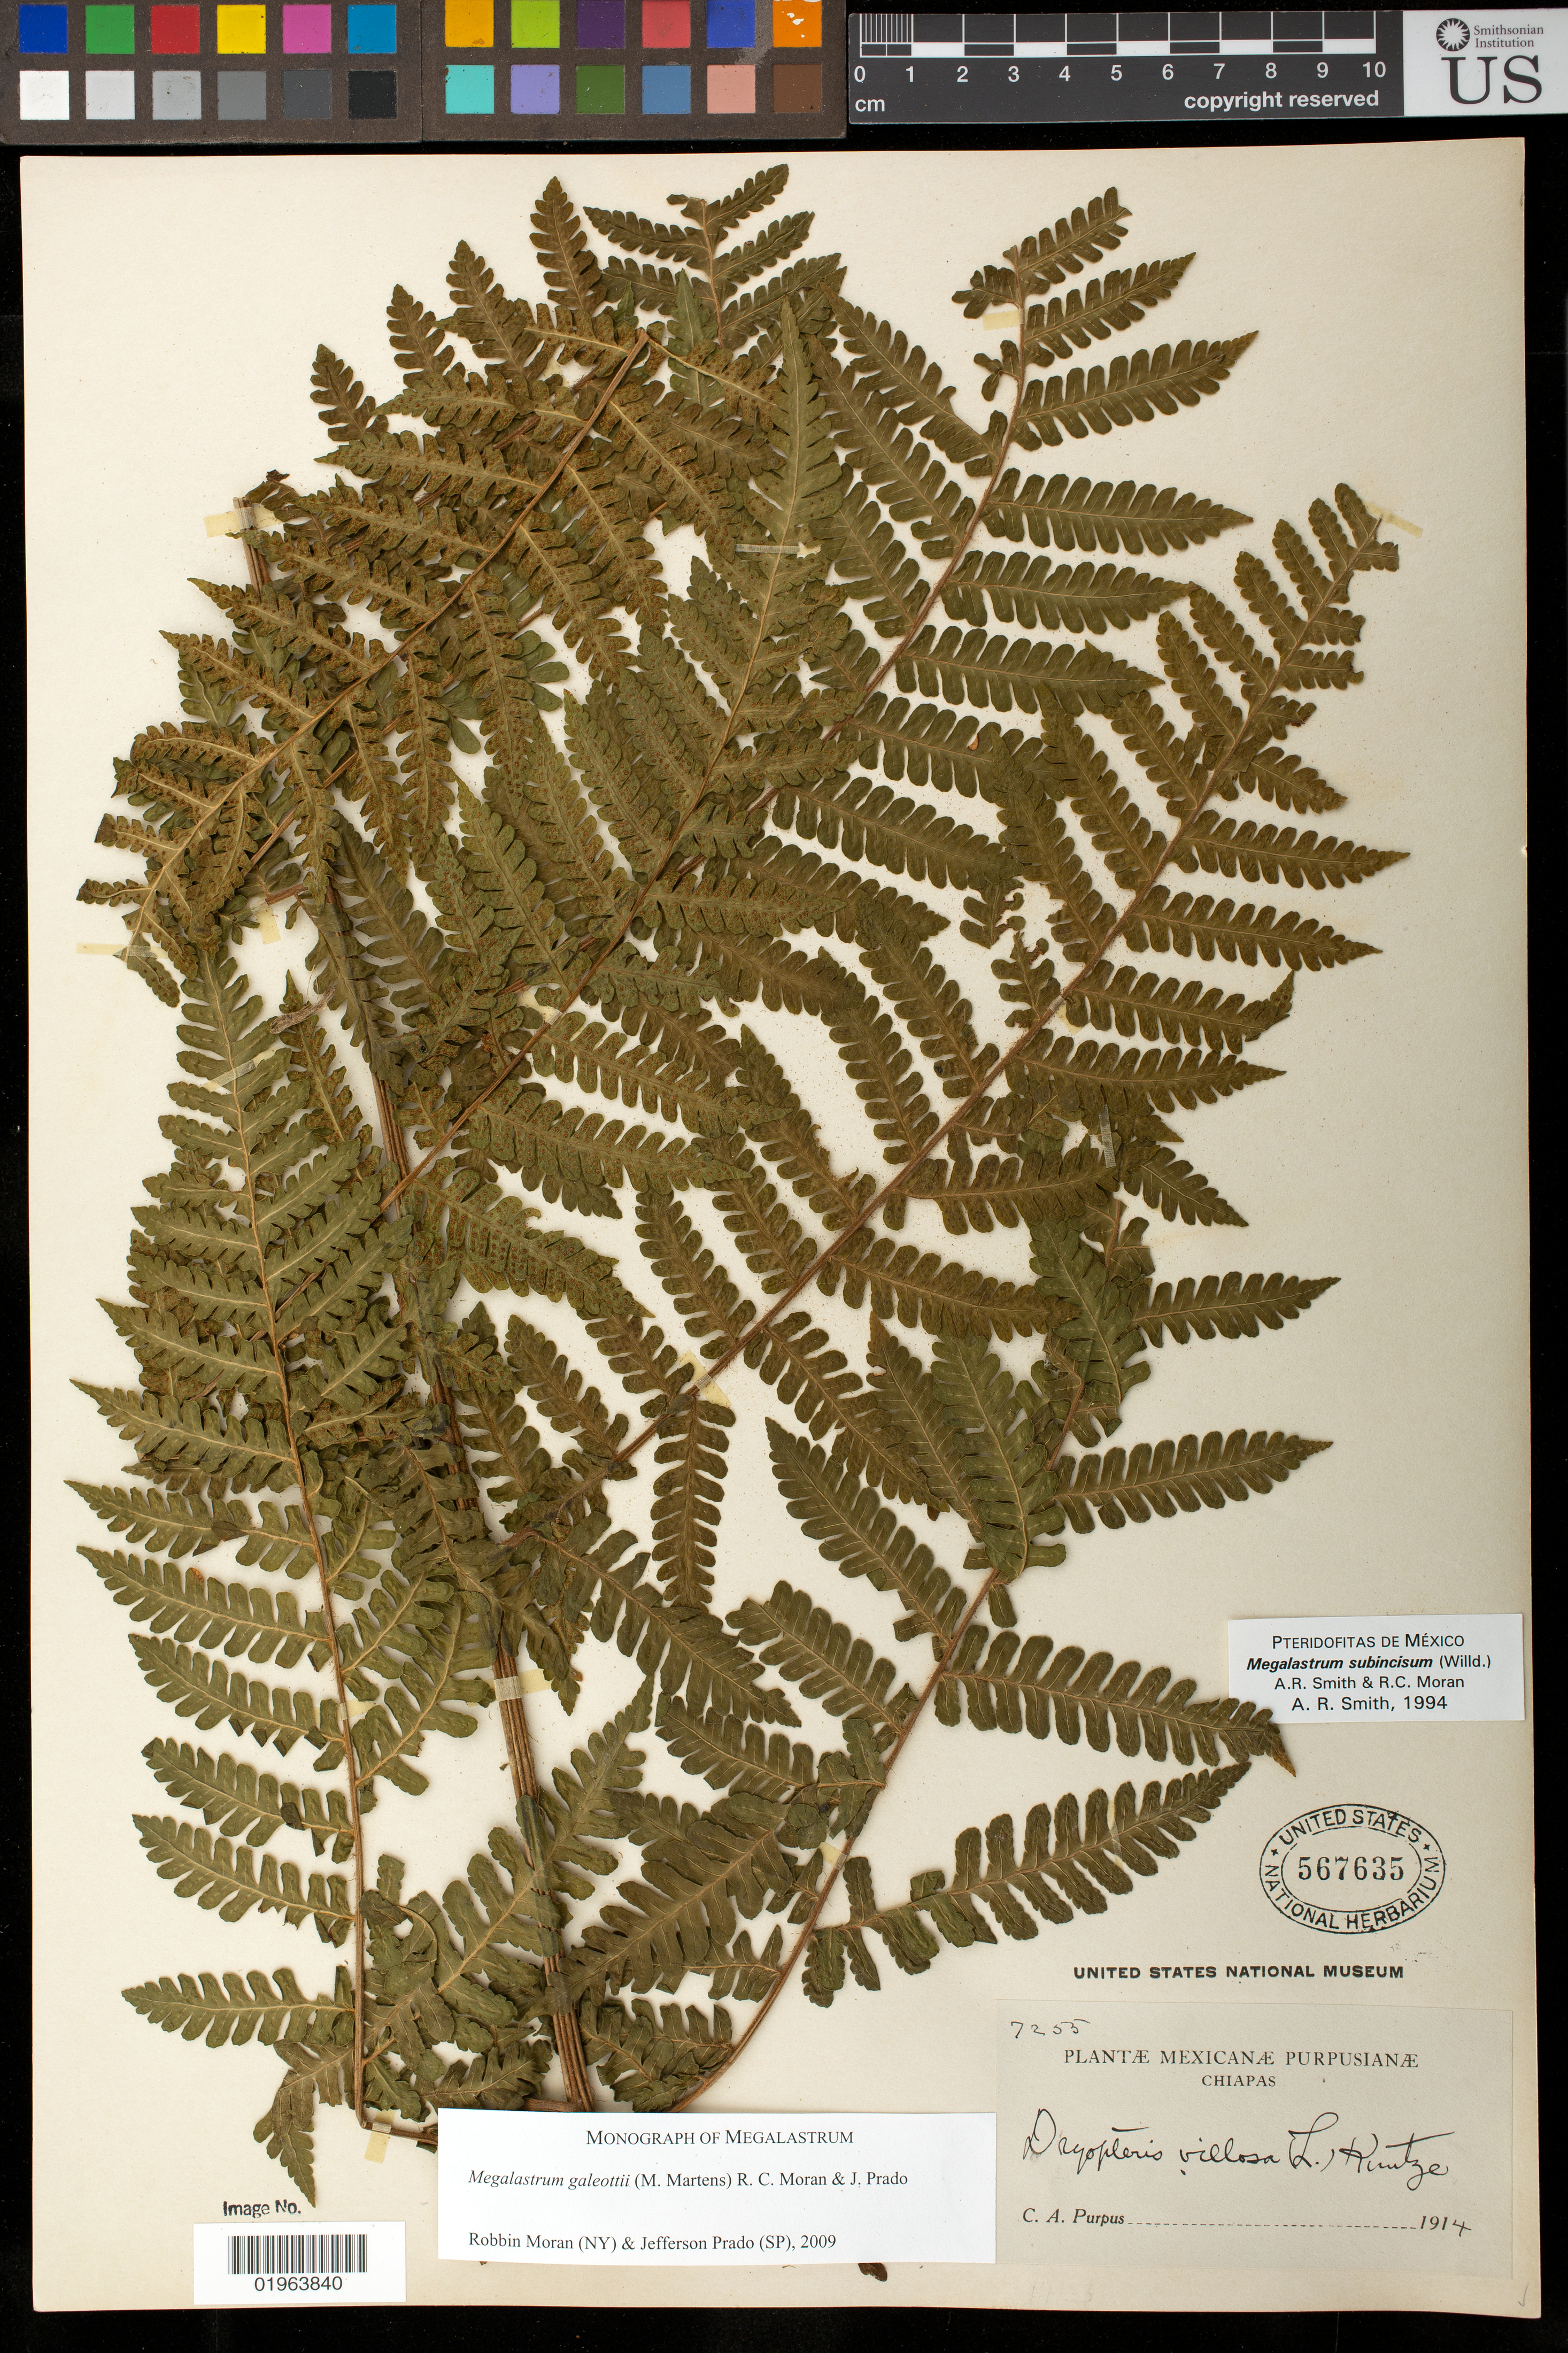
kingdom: Plantae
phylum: Tracheophyta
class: Polypodiopsida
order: Polypodiales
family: Dryopteridaceae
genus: Megalastrum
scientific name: Megalastrum galeottii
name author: (M. Martens) R.C. Moran & J. Prado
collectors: C. A. Purpus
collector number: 7235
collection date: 1914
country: Mexico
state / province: Chiapas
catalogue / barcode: US 567635